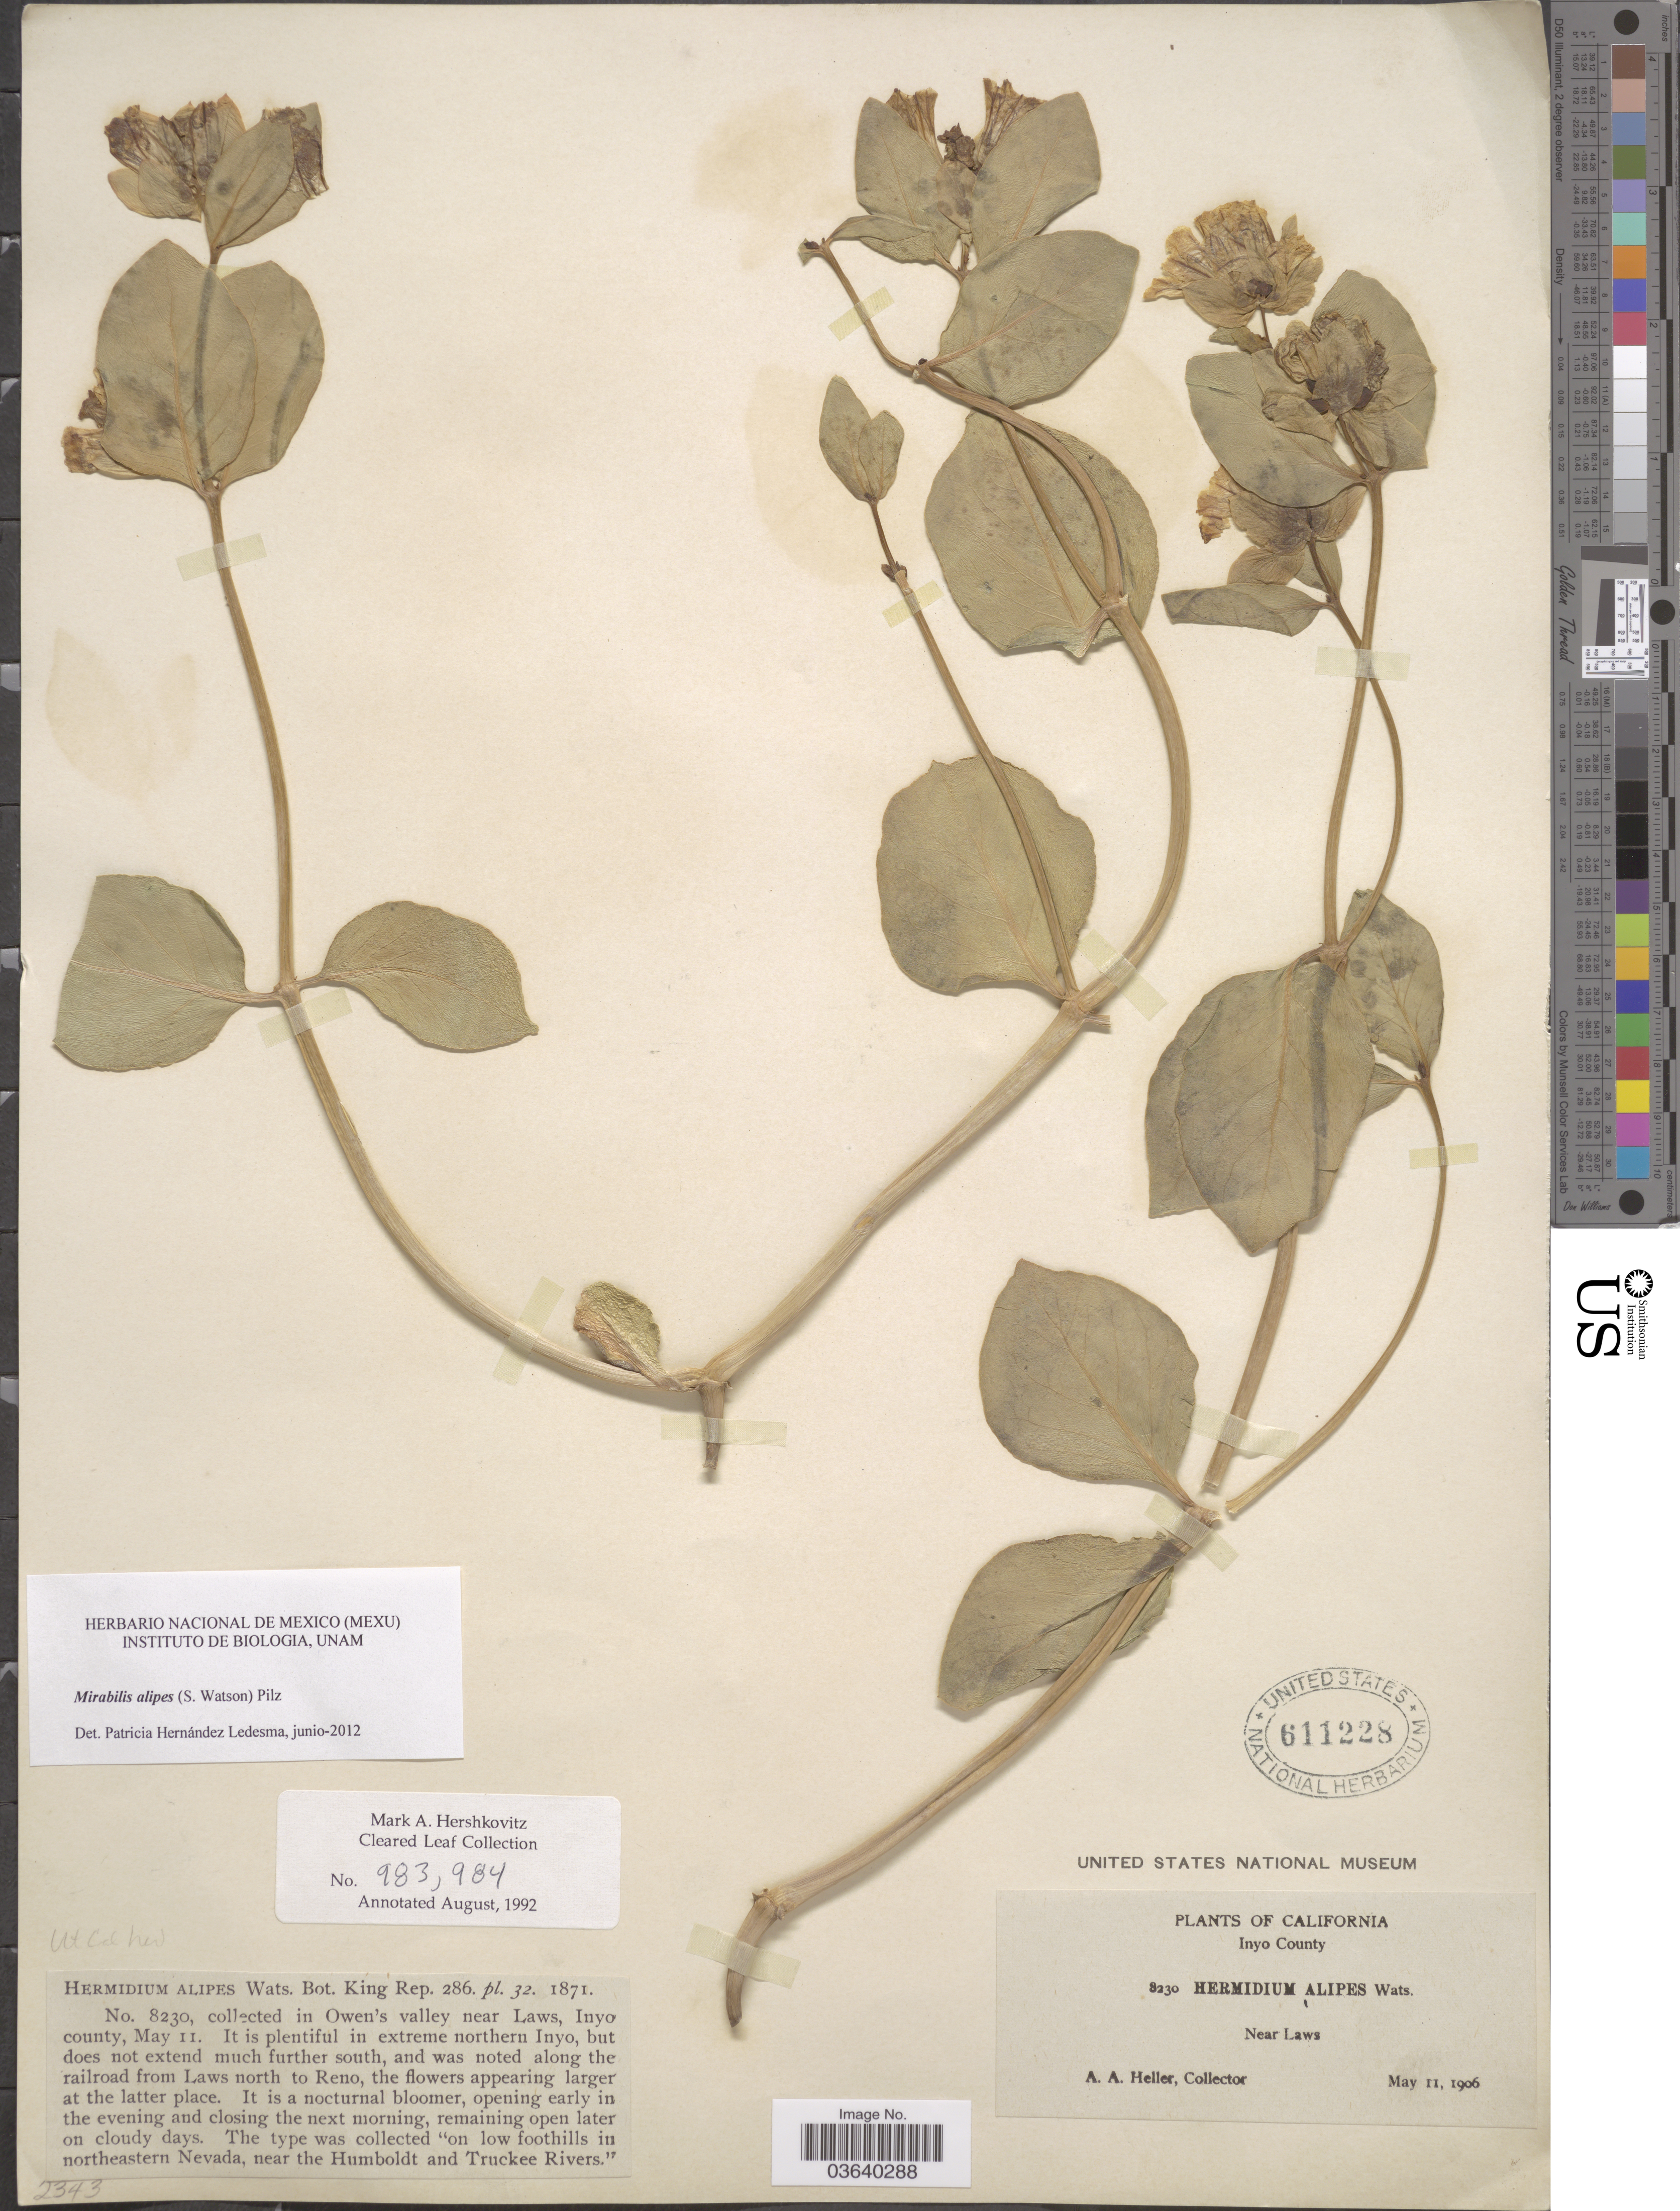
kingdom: Plantae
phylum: Tracheophyta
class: Magnoliopsida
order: Caryophyllales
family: Nyctaginaceae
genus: Mirabilis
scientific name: Mirabilis alipes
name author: (S. Watson) Pilz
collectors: A. A. Heller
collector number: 8230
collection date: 1906-05-11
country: United States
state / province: California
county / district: Inyo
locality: Inyo County. Near Laws. In Owen's valley near Laws.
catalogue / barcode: US 611228